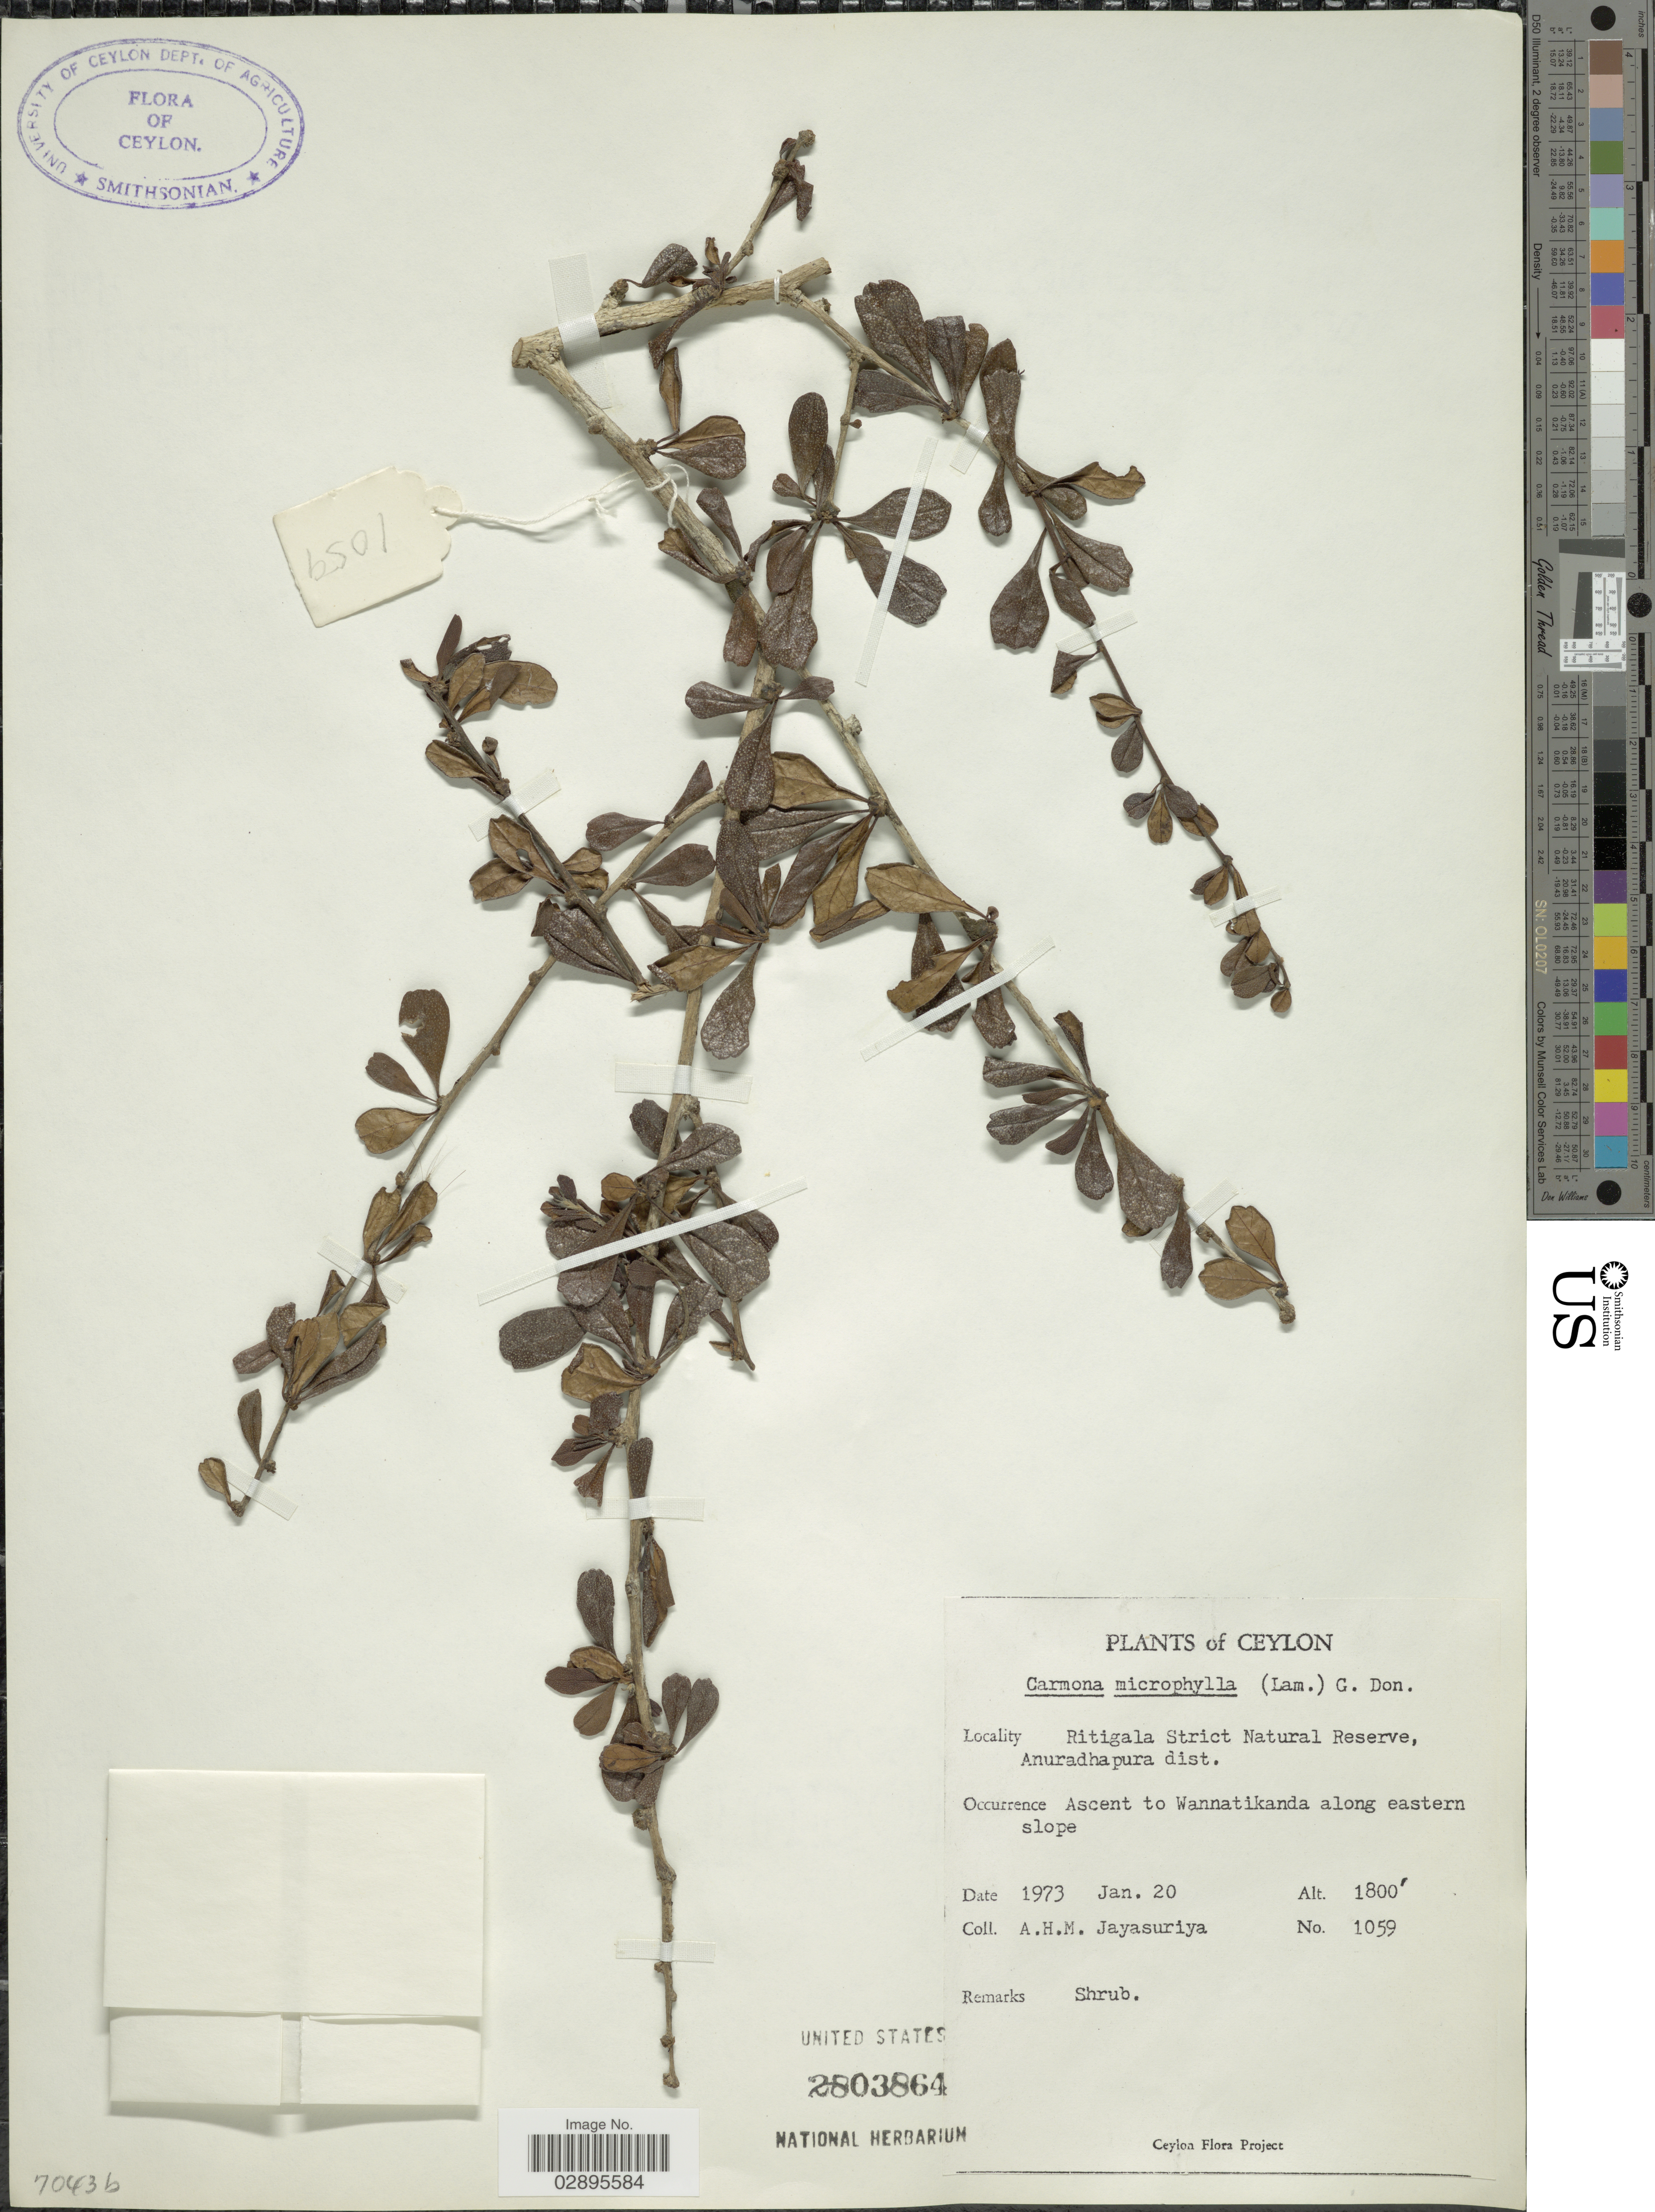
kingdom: Plantae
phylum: Tracheophyta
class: Magnoliopsida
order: Boraginales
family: Ehretiaceae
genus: Ehretia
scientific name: Ehretia microphylla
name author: Lam.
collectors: A. H. Jayasuriya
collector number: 1059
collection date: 1973-01-20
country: Sri Lanka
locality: Ceylon. Ritigala Strict Natural Reserve, Anuradhapaura dist. Ascent to Wannatikanda along eastern slope.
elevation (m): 549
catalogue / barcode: US 2803861